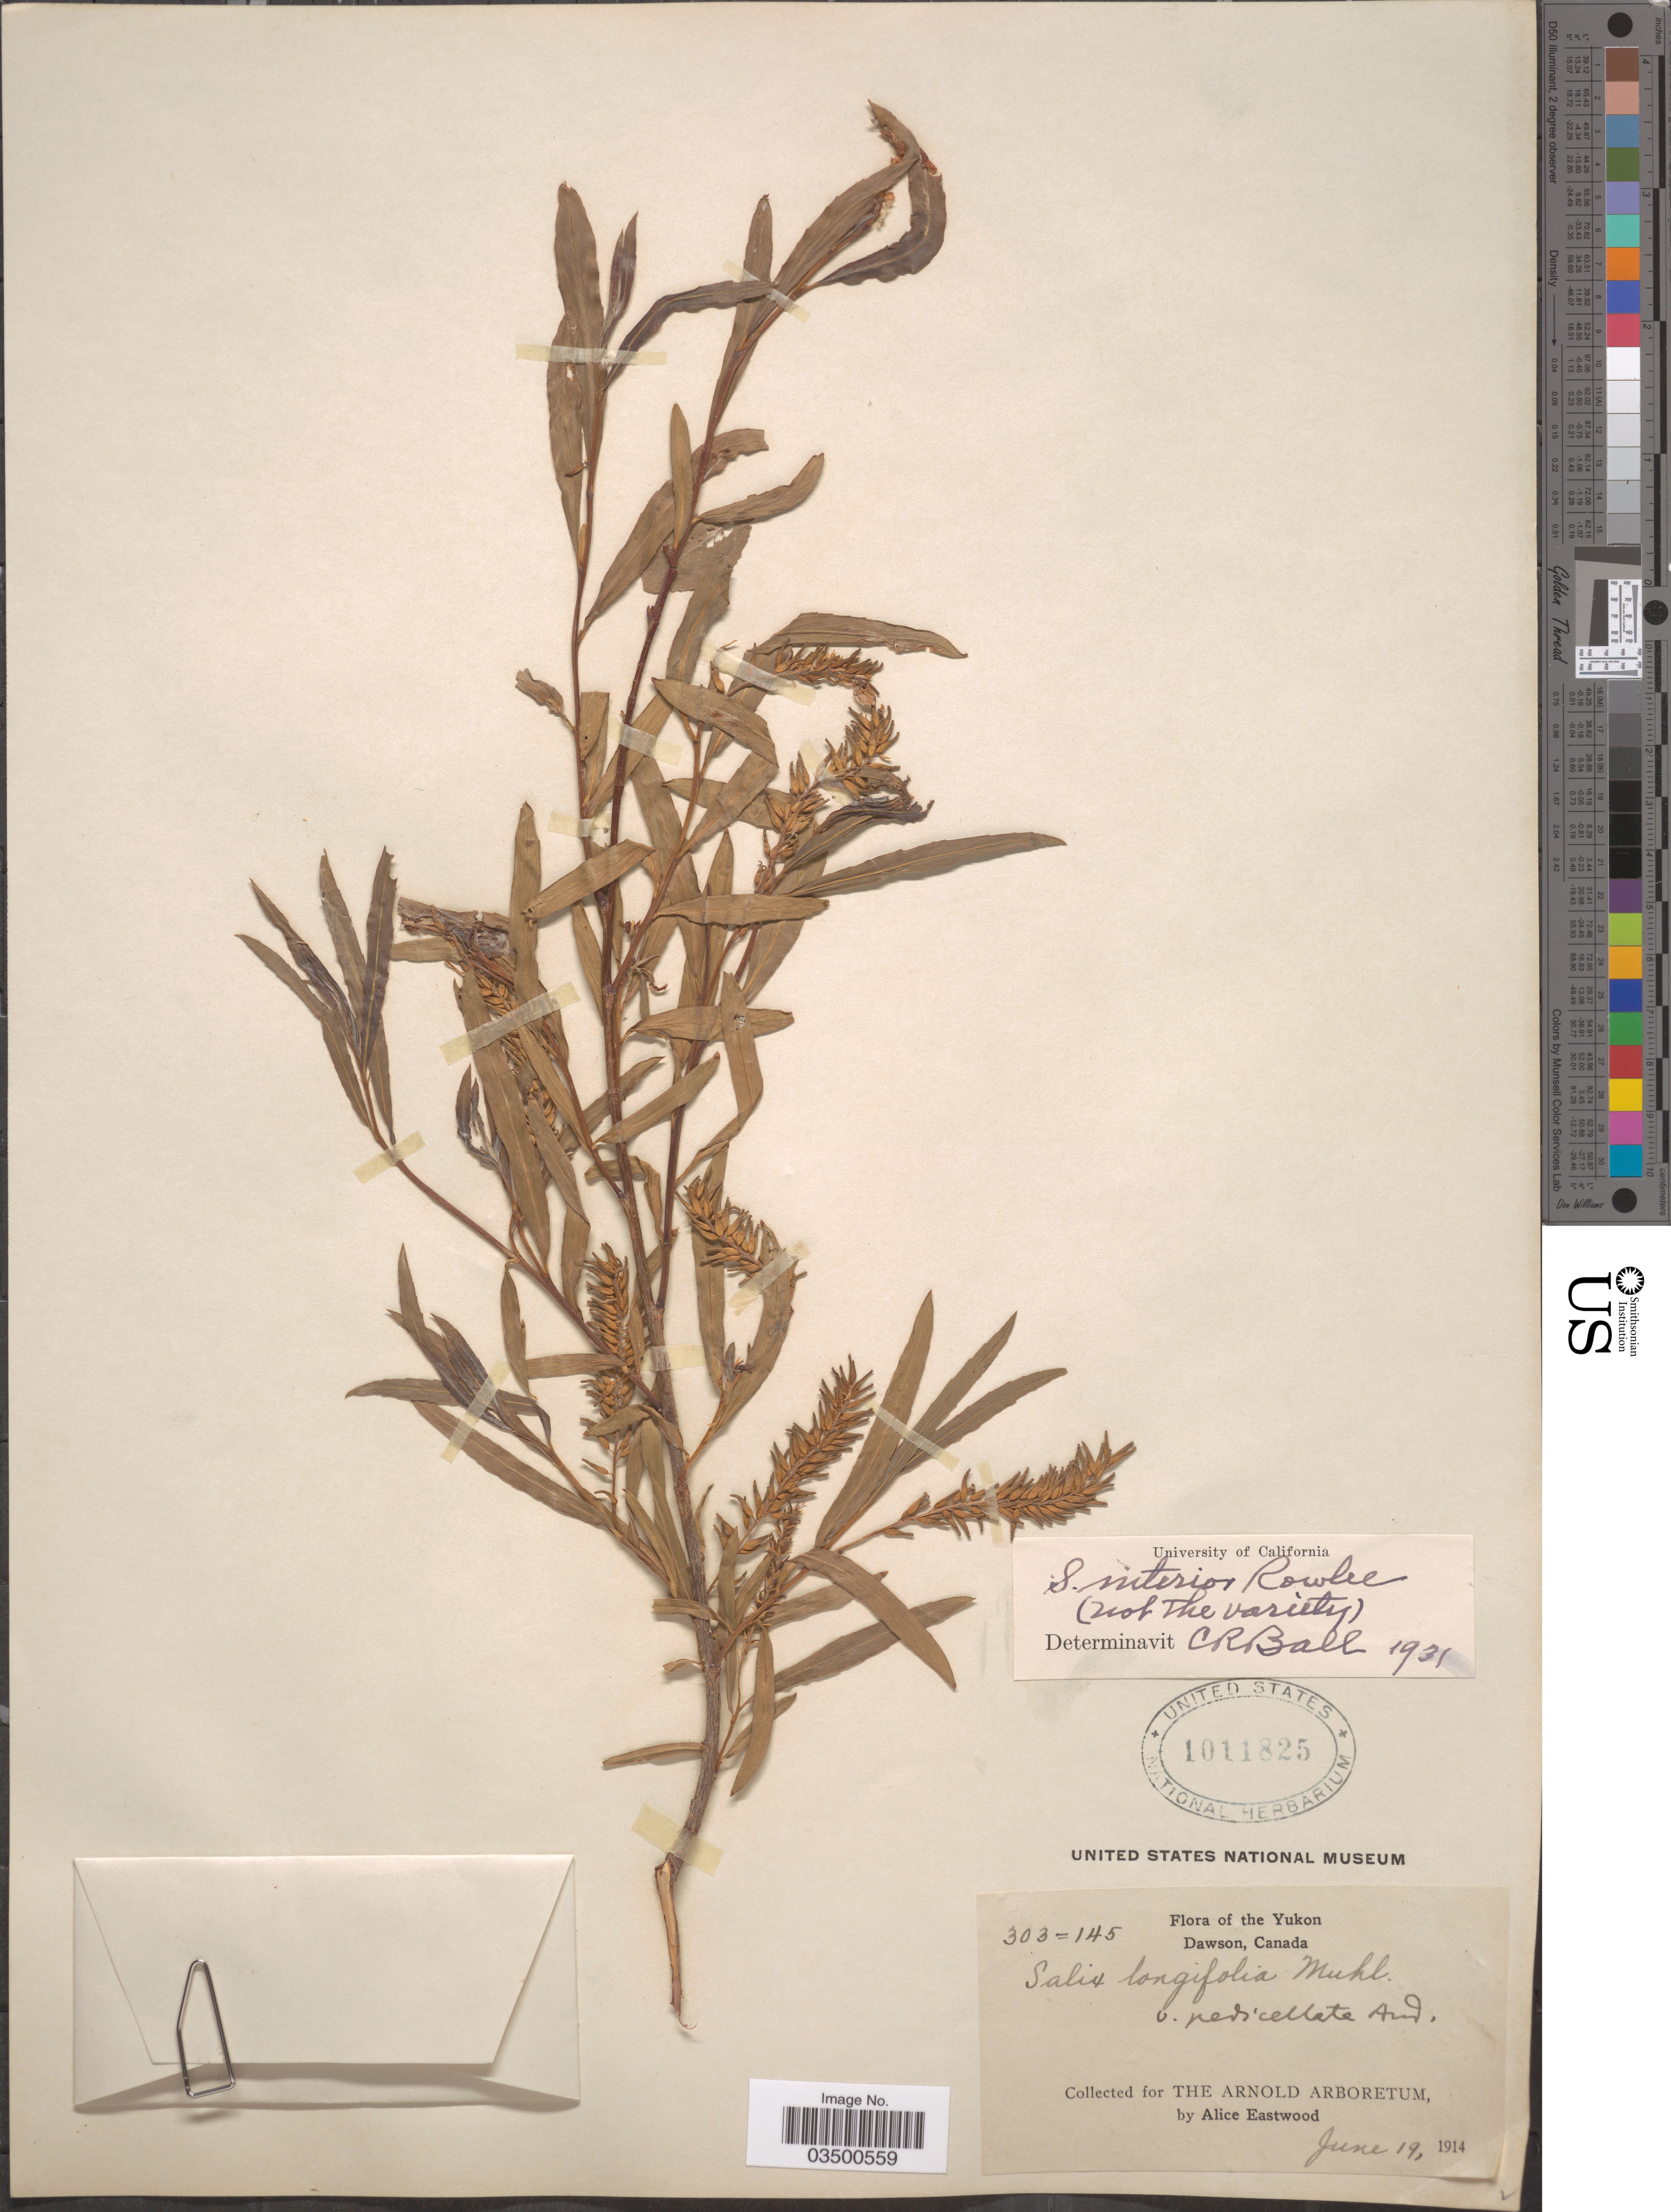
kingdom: Plantae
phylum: Tracheophyta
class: Magnoliopsida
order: Malpighiales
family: Salicaceae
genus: Salix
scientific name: Salix interior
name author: Rowlee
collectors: A. Eastwood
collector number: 303=145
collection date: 1914-06-19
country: Canada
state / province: Yukon Territory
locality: Yukon. Dawson.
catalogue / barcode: US 1011825